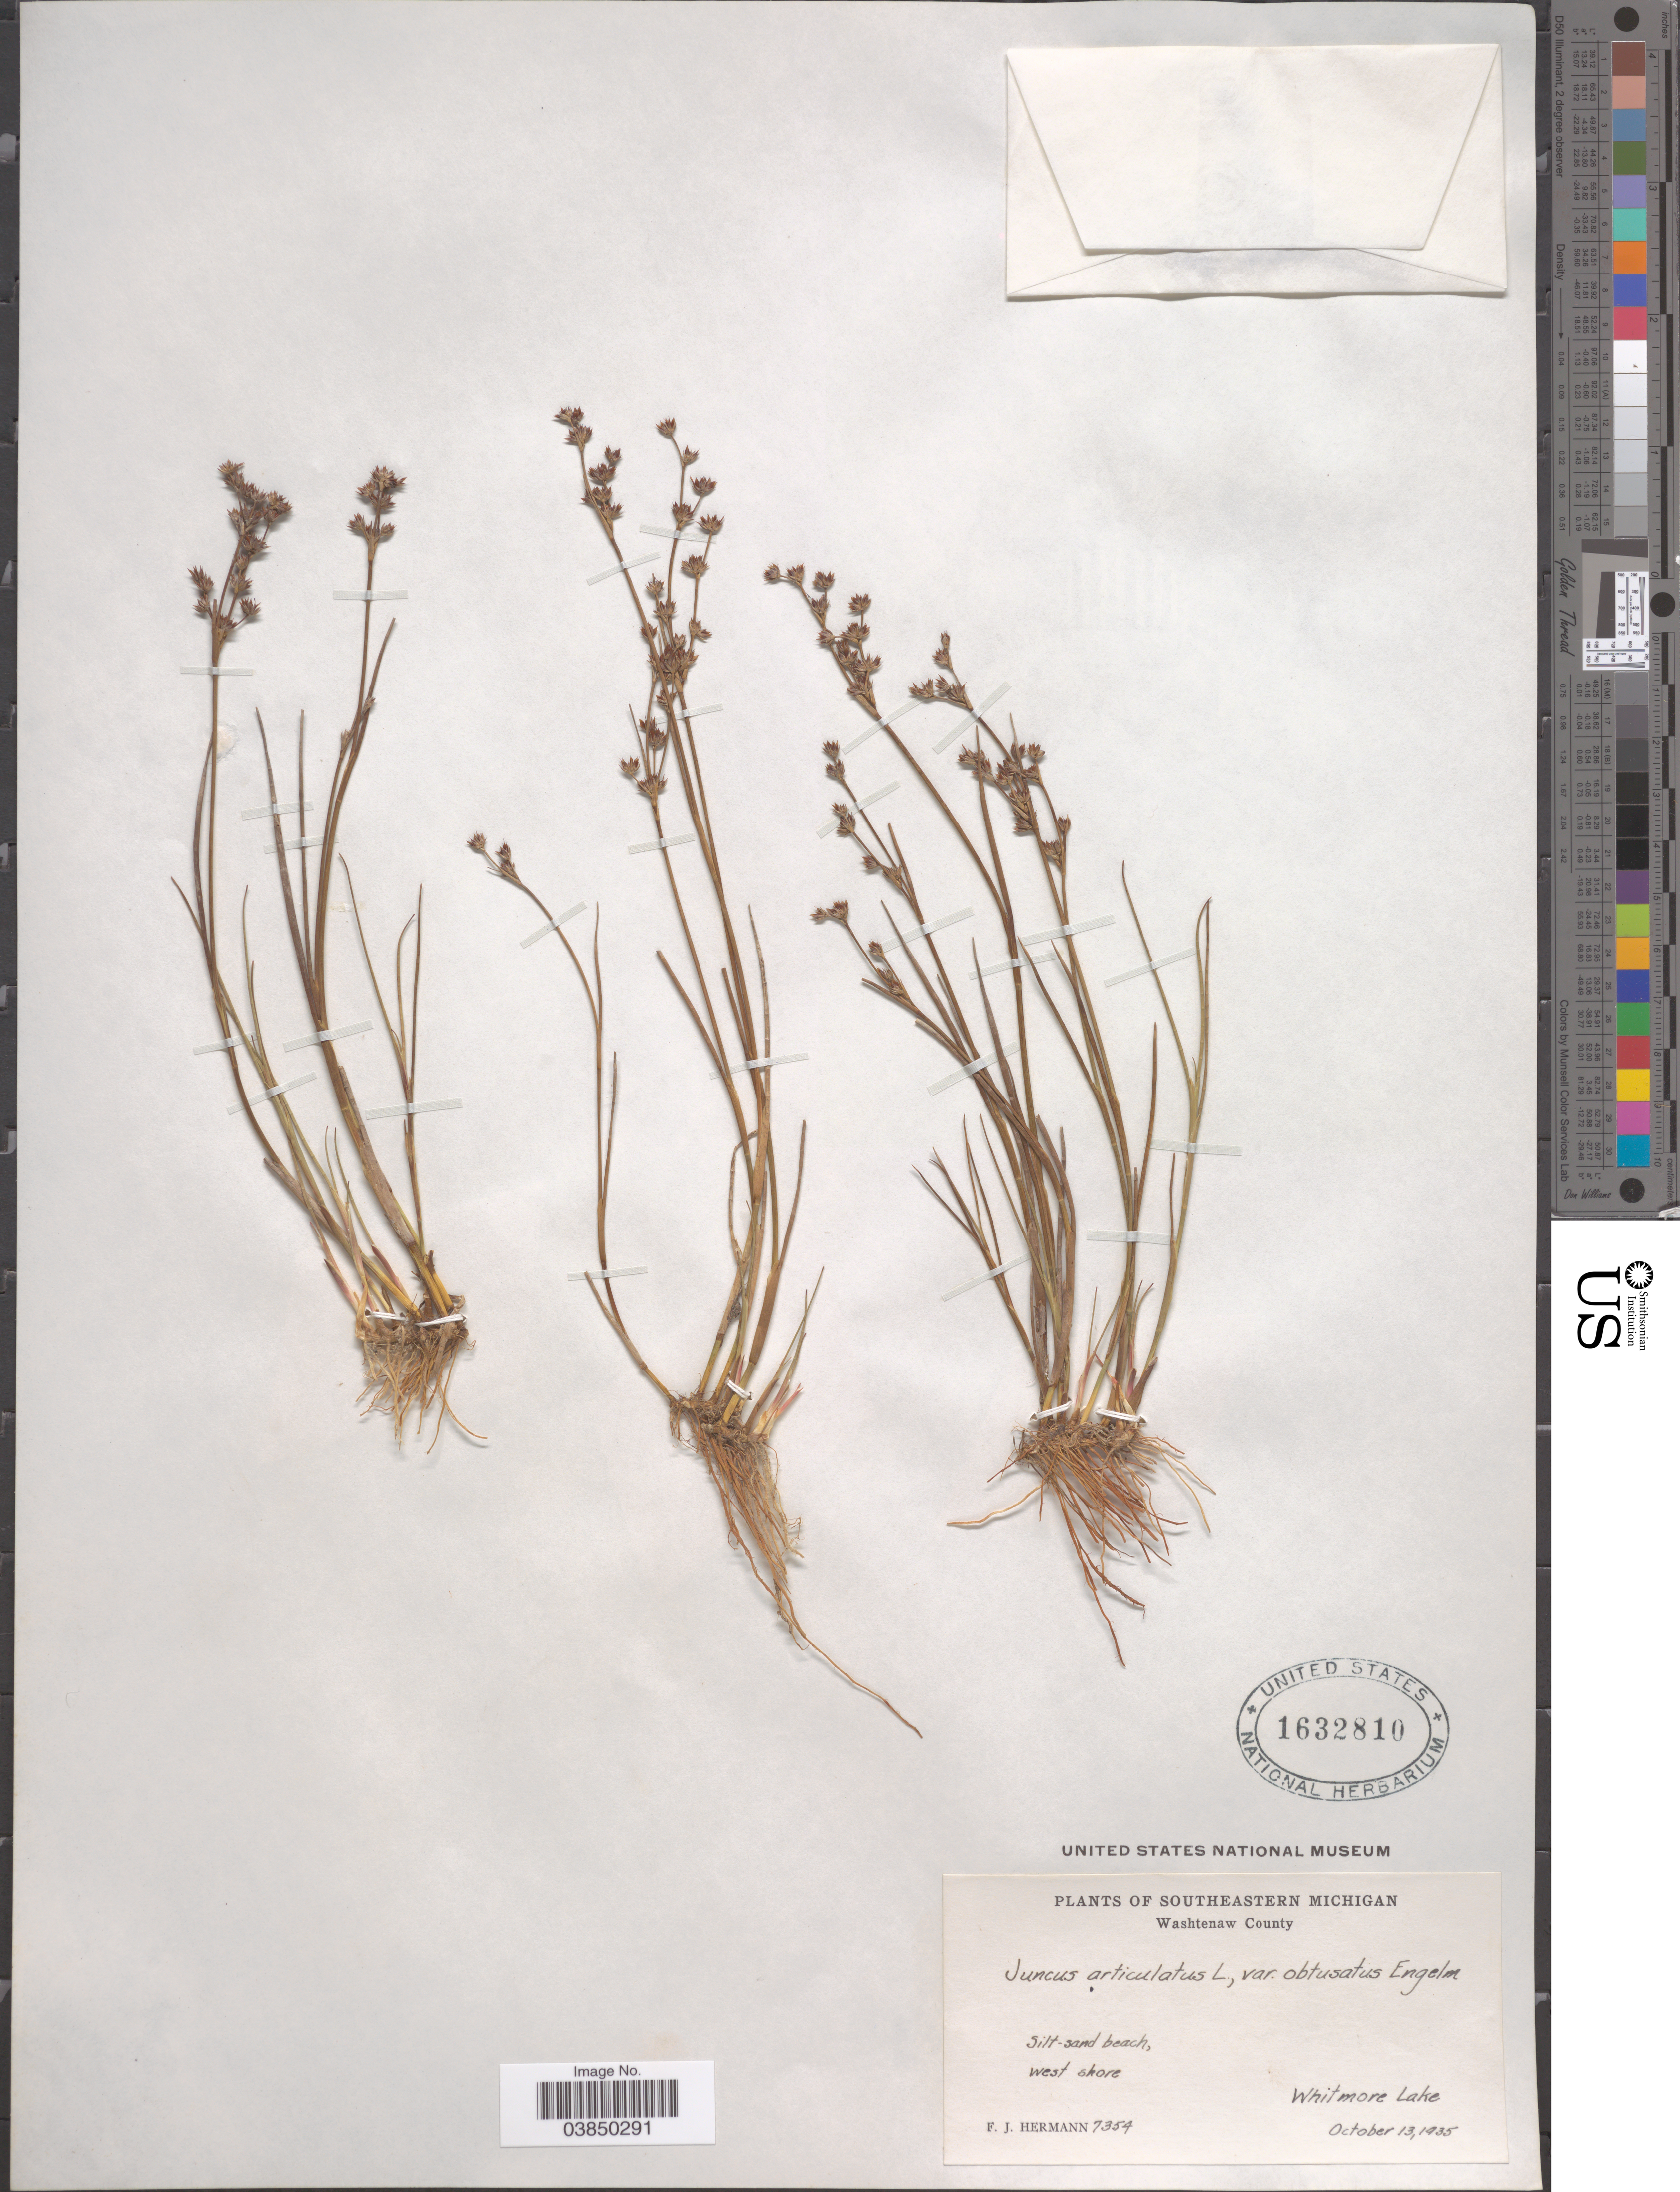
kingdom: Plantae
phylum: Tracheophyta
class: Liliopsida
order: Poales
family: Juncaceae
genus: Juncus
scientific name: Juncus articulatus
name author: L.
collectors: F. J. Hermann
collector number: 7354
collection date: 1935-10-13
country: United States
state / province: Michigan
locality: Southeastern Michigan. Washtenaw County. Whitmore Lake.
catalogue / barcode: US 1632810